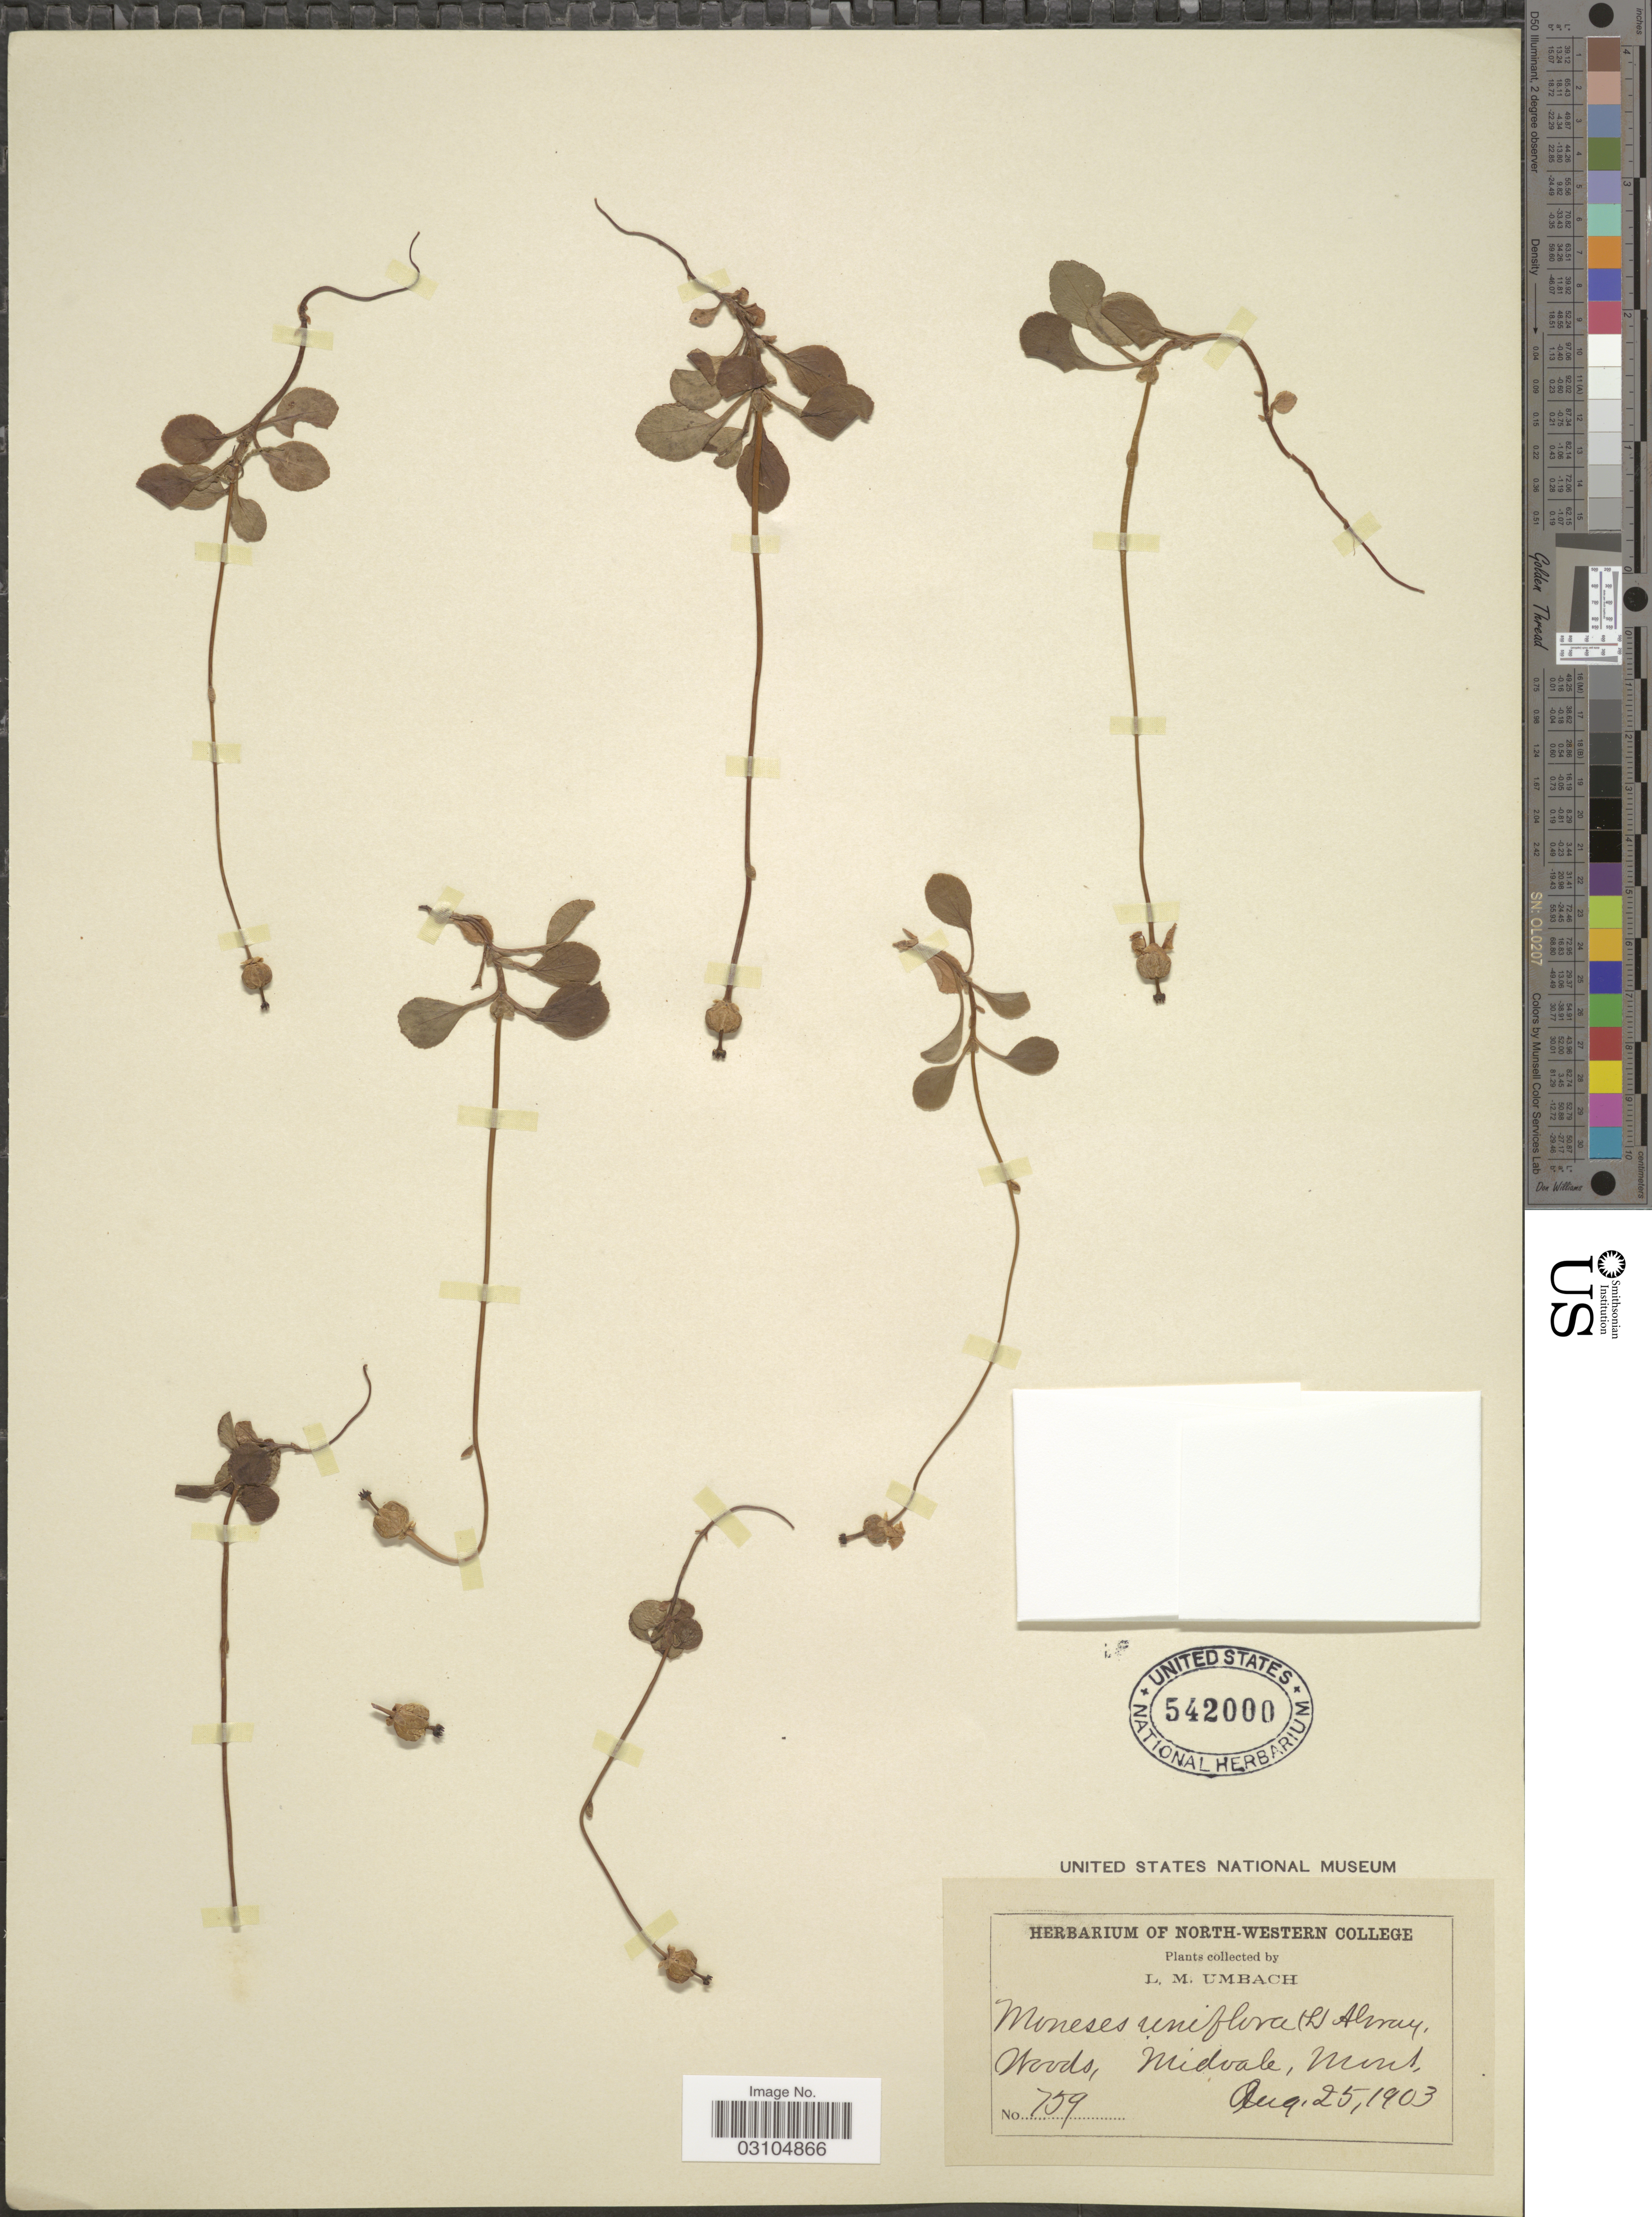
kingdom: Plantae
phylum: Tracheophyta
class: Magnoliopsida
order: Ericales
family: Ericaceae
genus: Moneses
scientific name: Moneses uniflora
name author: (L.) A. Gray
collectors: L. M. Umbach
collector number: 759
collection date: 1903-08-25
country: United States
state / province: Montana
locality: Woods, Midvale, Mont.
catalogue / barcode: US 542000